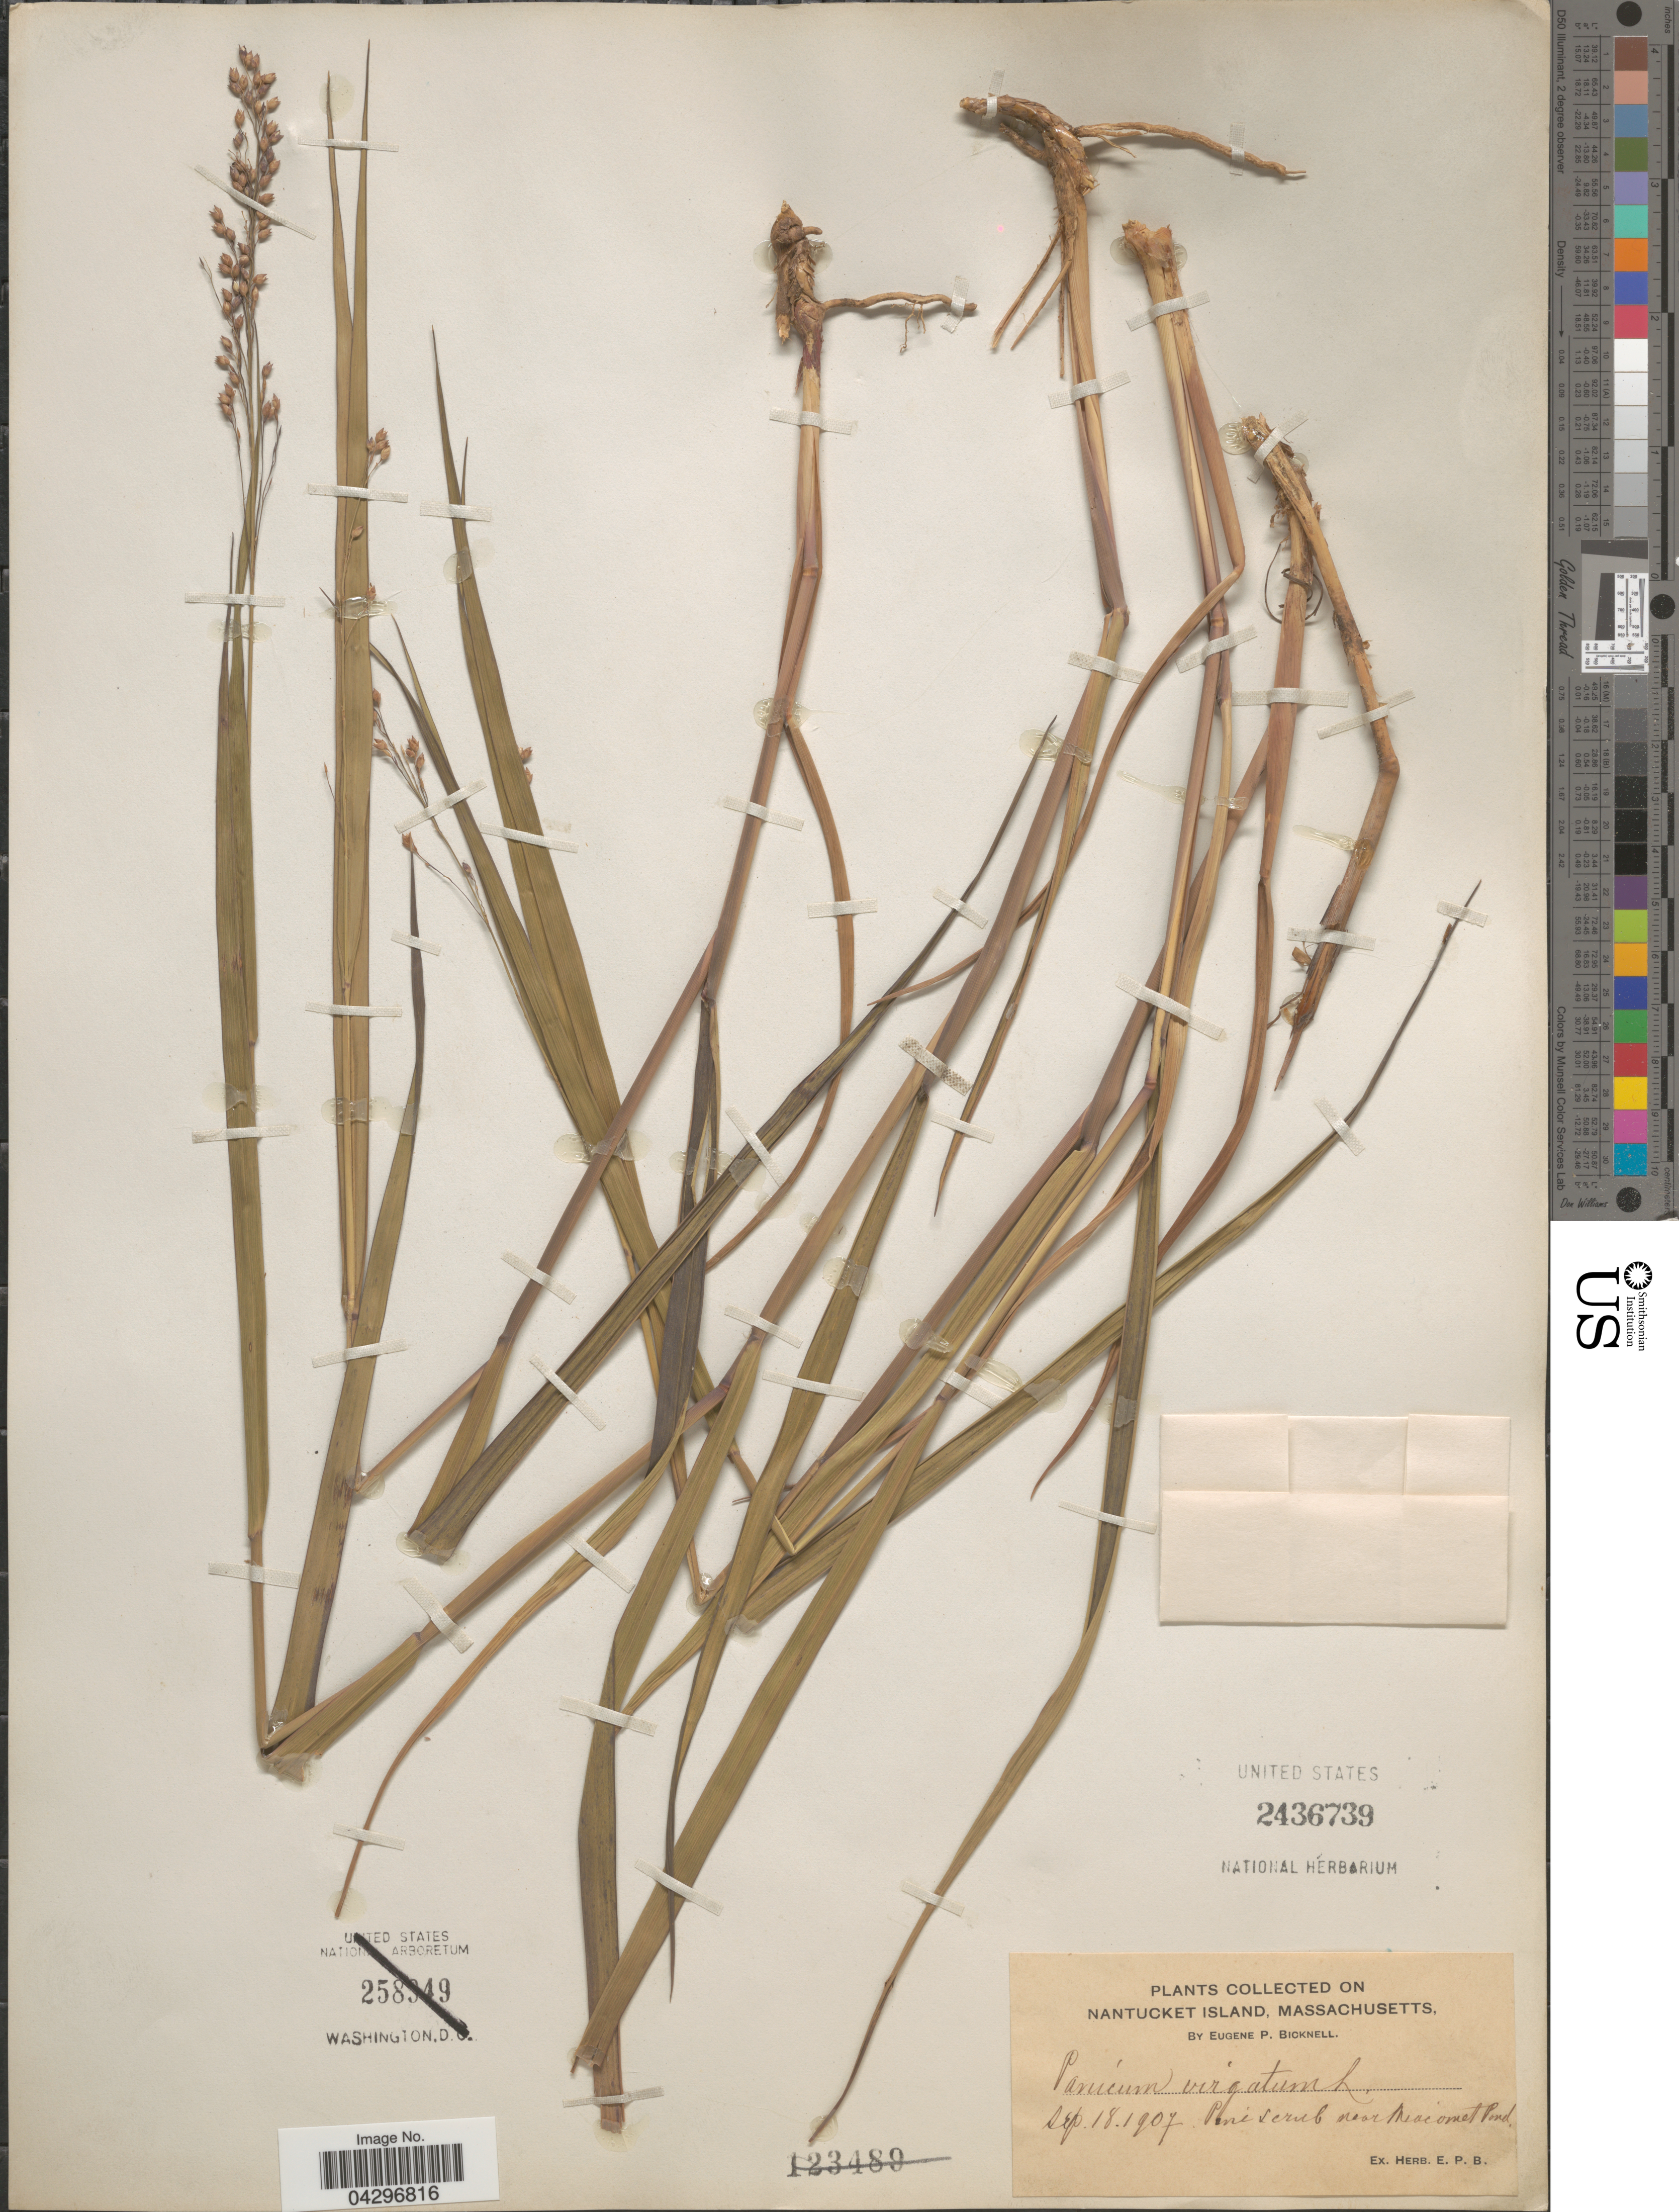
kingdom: Plantae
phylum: Tracheophyta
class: Liliopsida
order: Poales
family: Poaceae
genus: Panicum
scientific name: Panicum virgatum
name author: L.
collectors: E. P. Bicknell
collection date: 1907-09-18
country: United States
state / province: Massachusetts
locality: On Nantucket Island. Pine scrub near Miacomet Pond.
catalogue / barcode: US 2436739